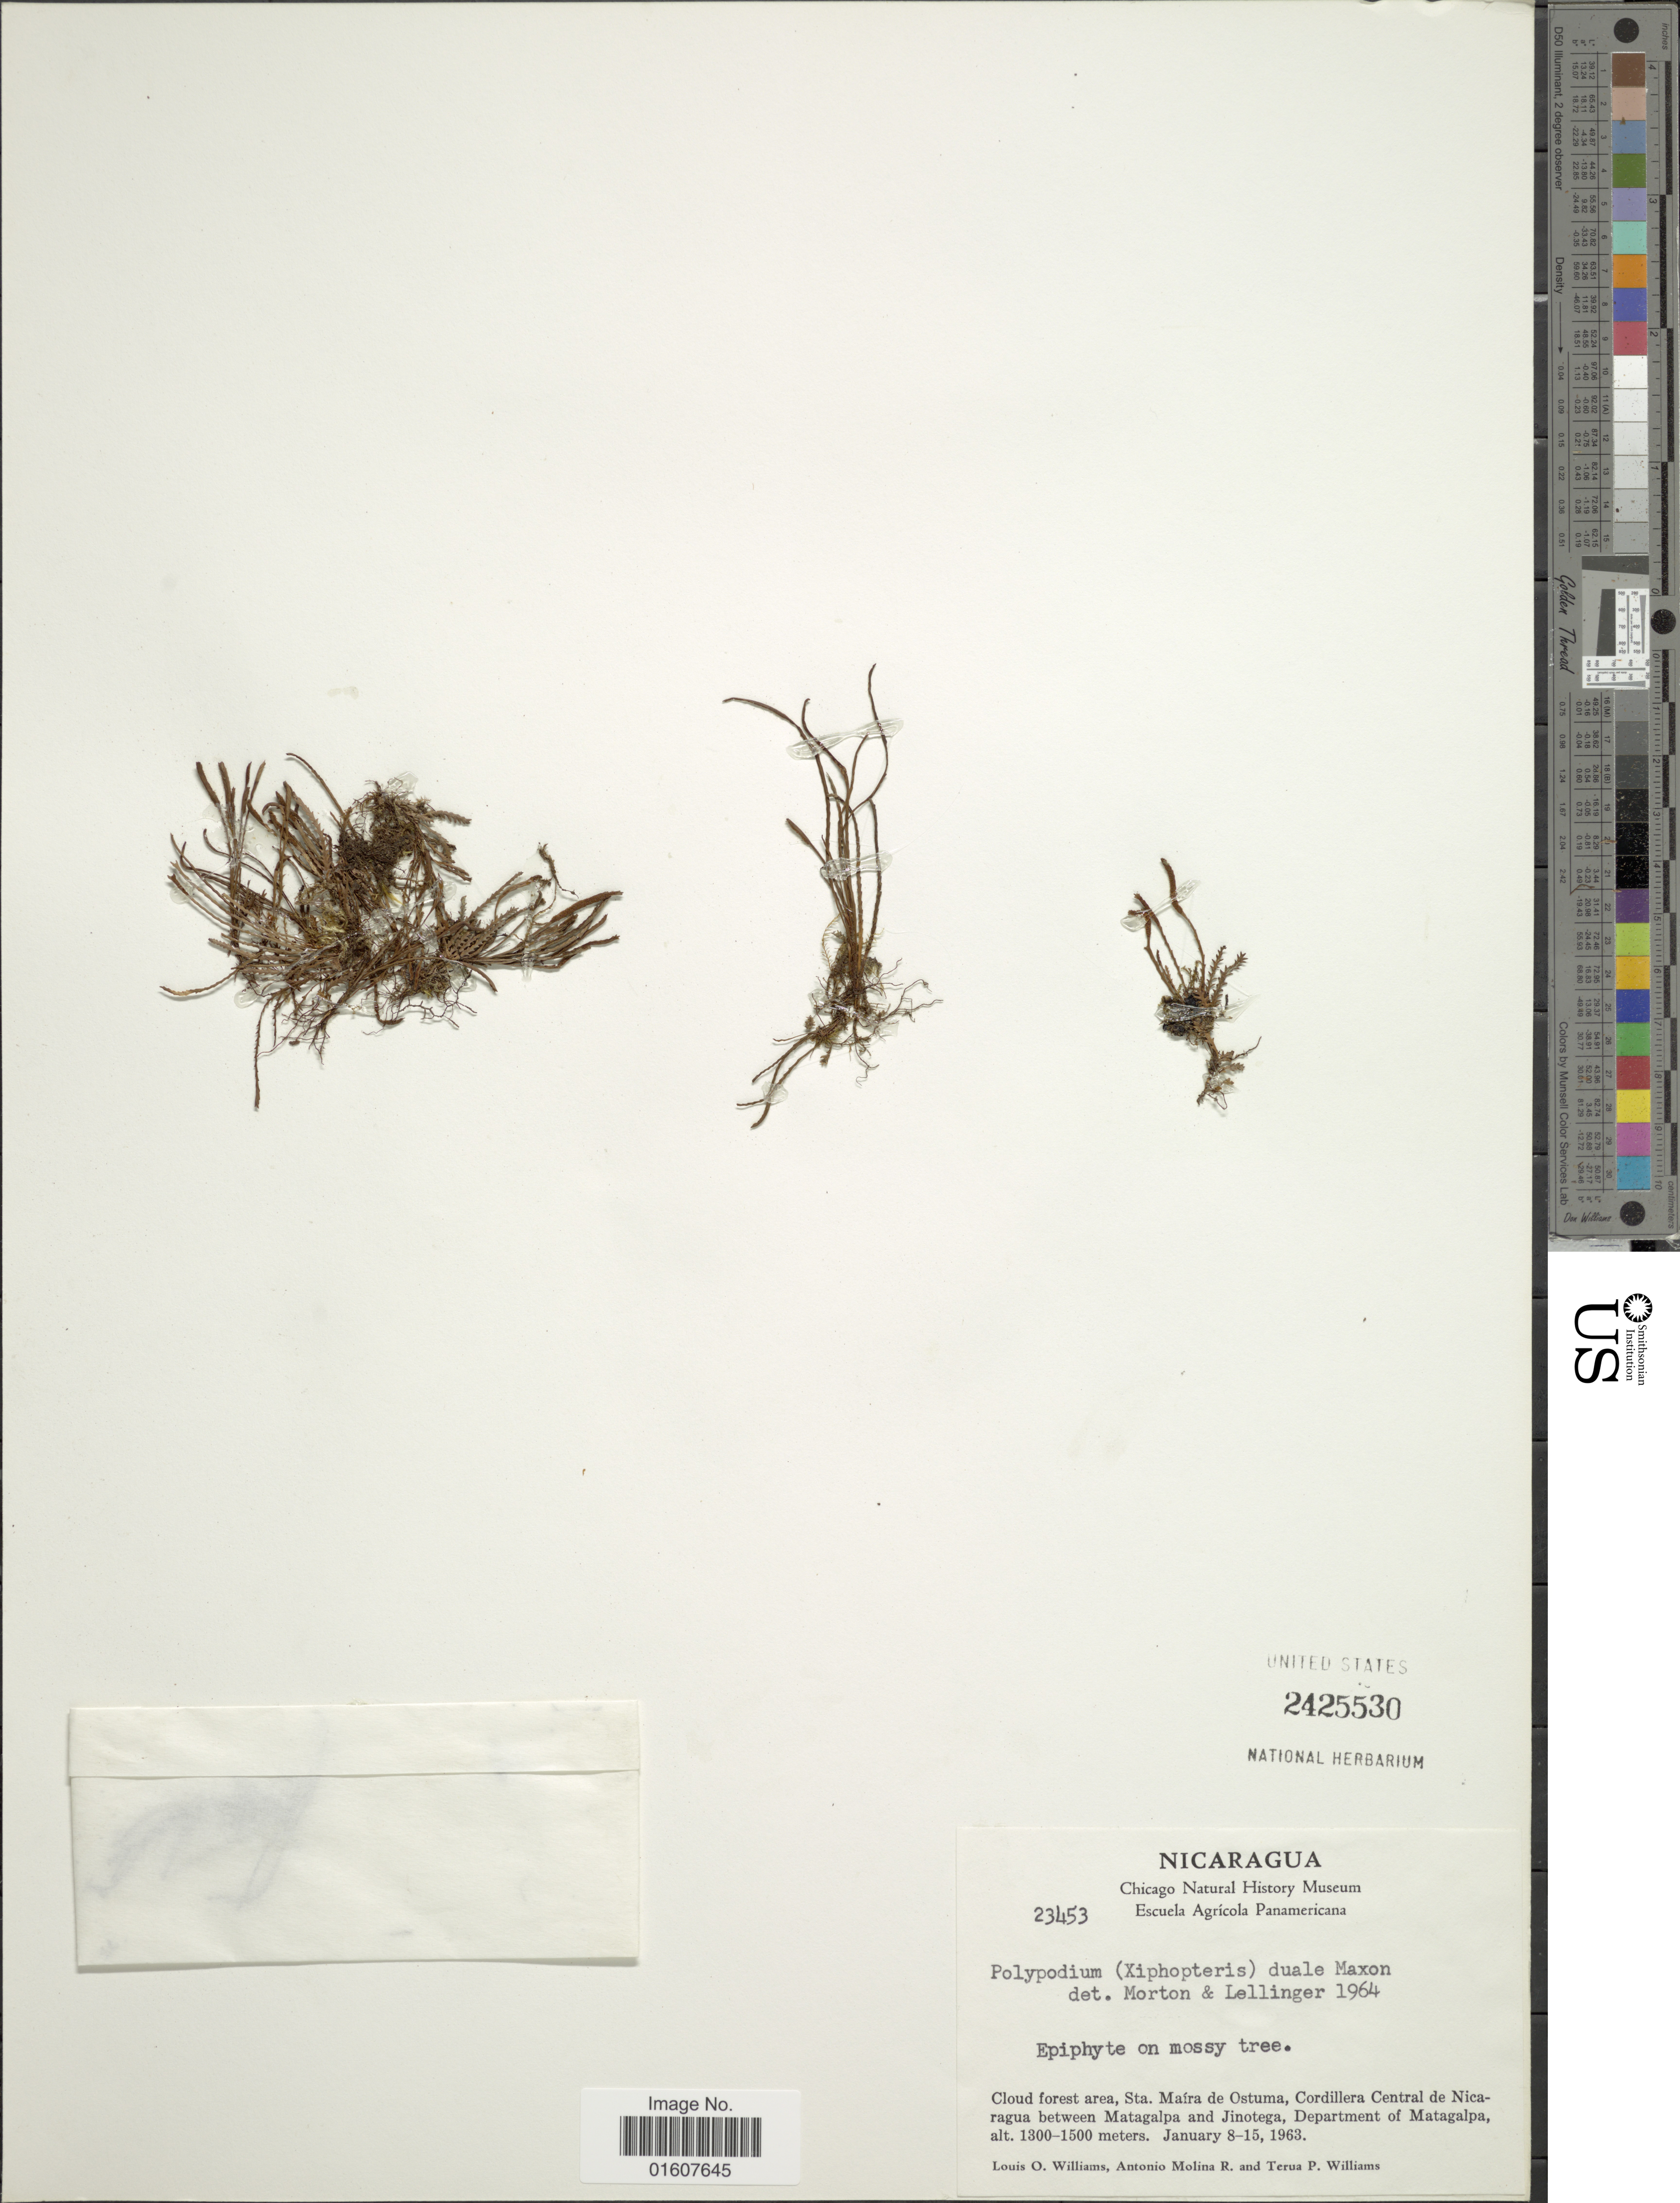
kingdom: Plantae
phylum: Tracheophyta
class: Polypodiopsida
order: Polypodiales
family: Polypodiaceae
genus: Cochlidium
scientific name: Cochlidium serrulatum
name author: (Sw.) L.E. Bishop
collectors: L. O. Williams, A. Molina R. & T. P. Williams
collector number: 23453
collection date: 1963-01-08/1963-01-15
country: Nicaragua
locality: Cloud forest area, Sta. María de Ostuma, Cordillera Central de Nicaragua between Matagalpa and Jinitega, Department of Matagalpa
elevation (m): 1300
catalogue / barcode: US 2425530